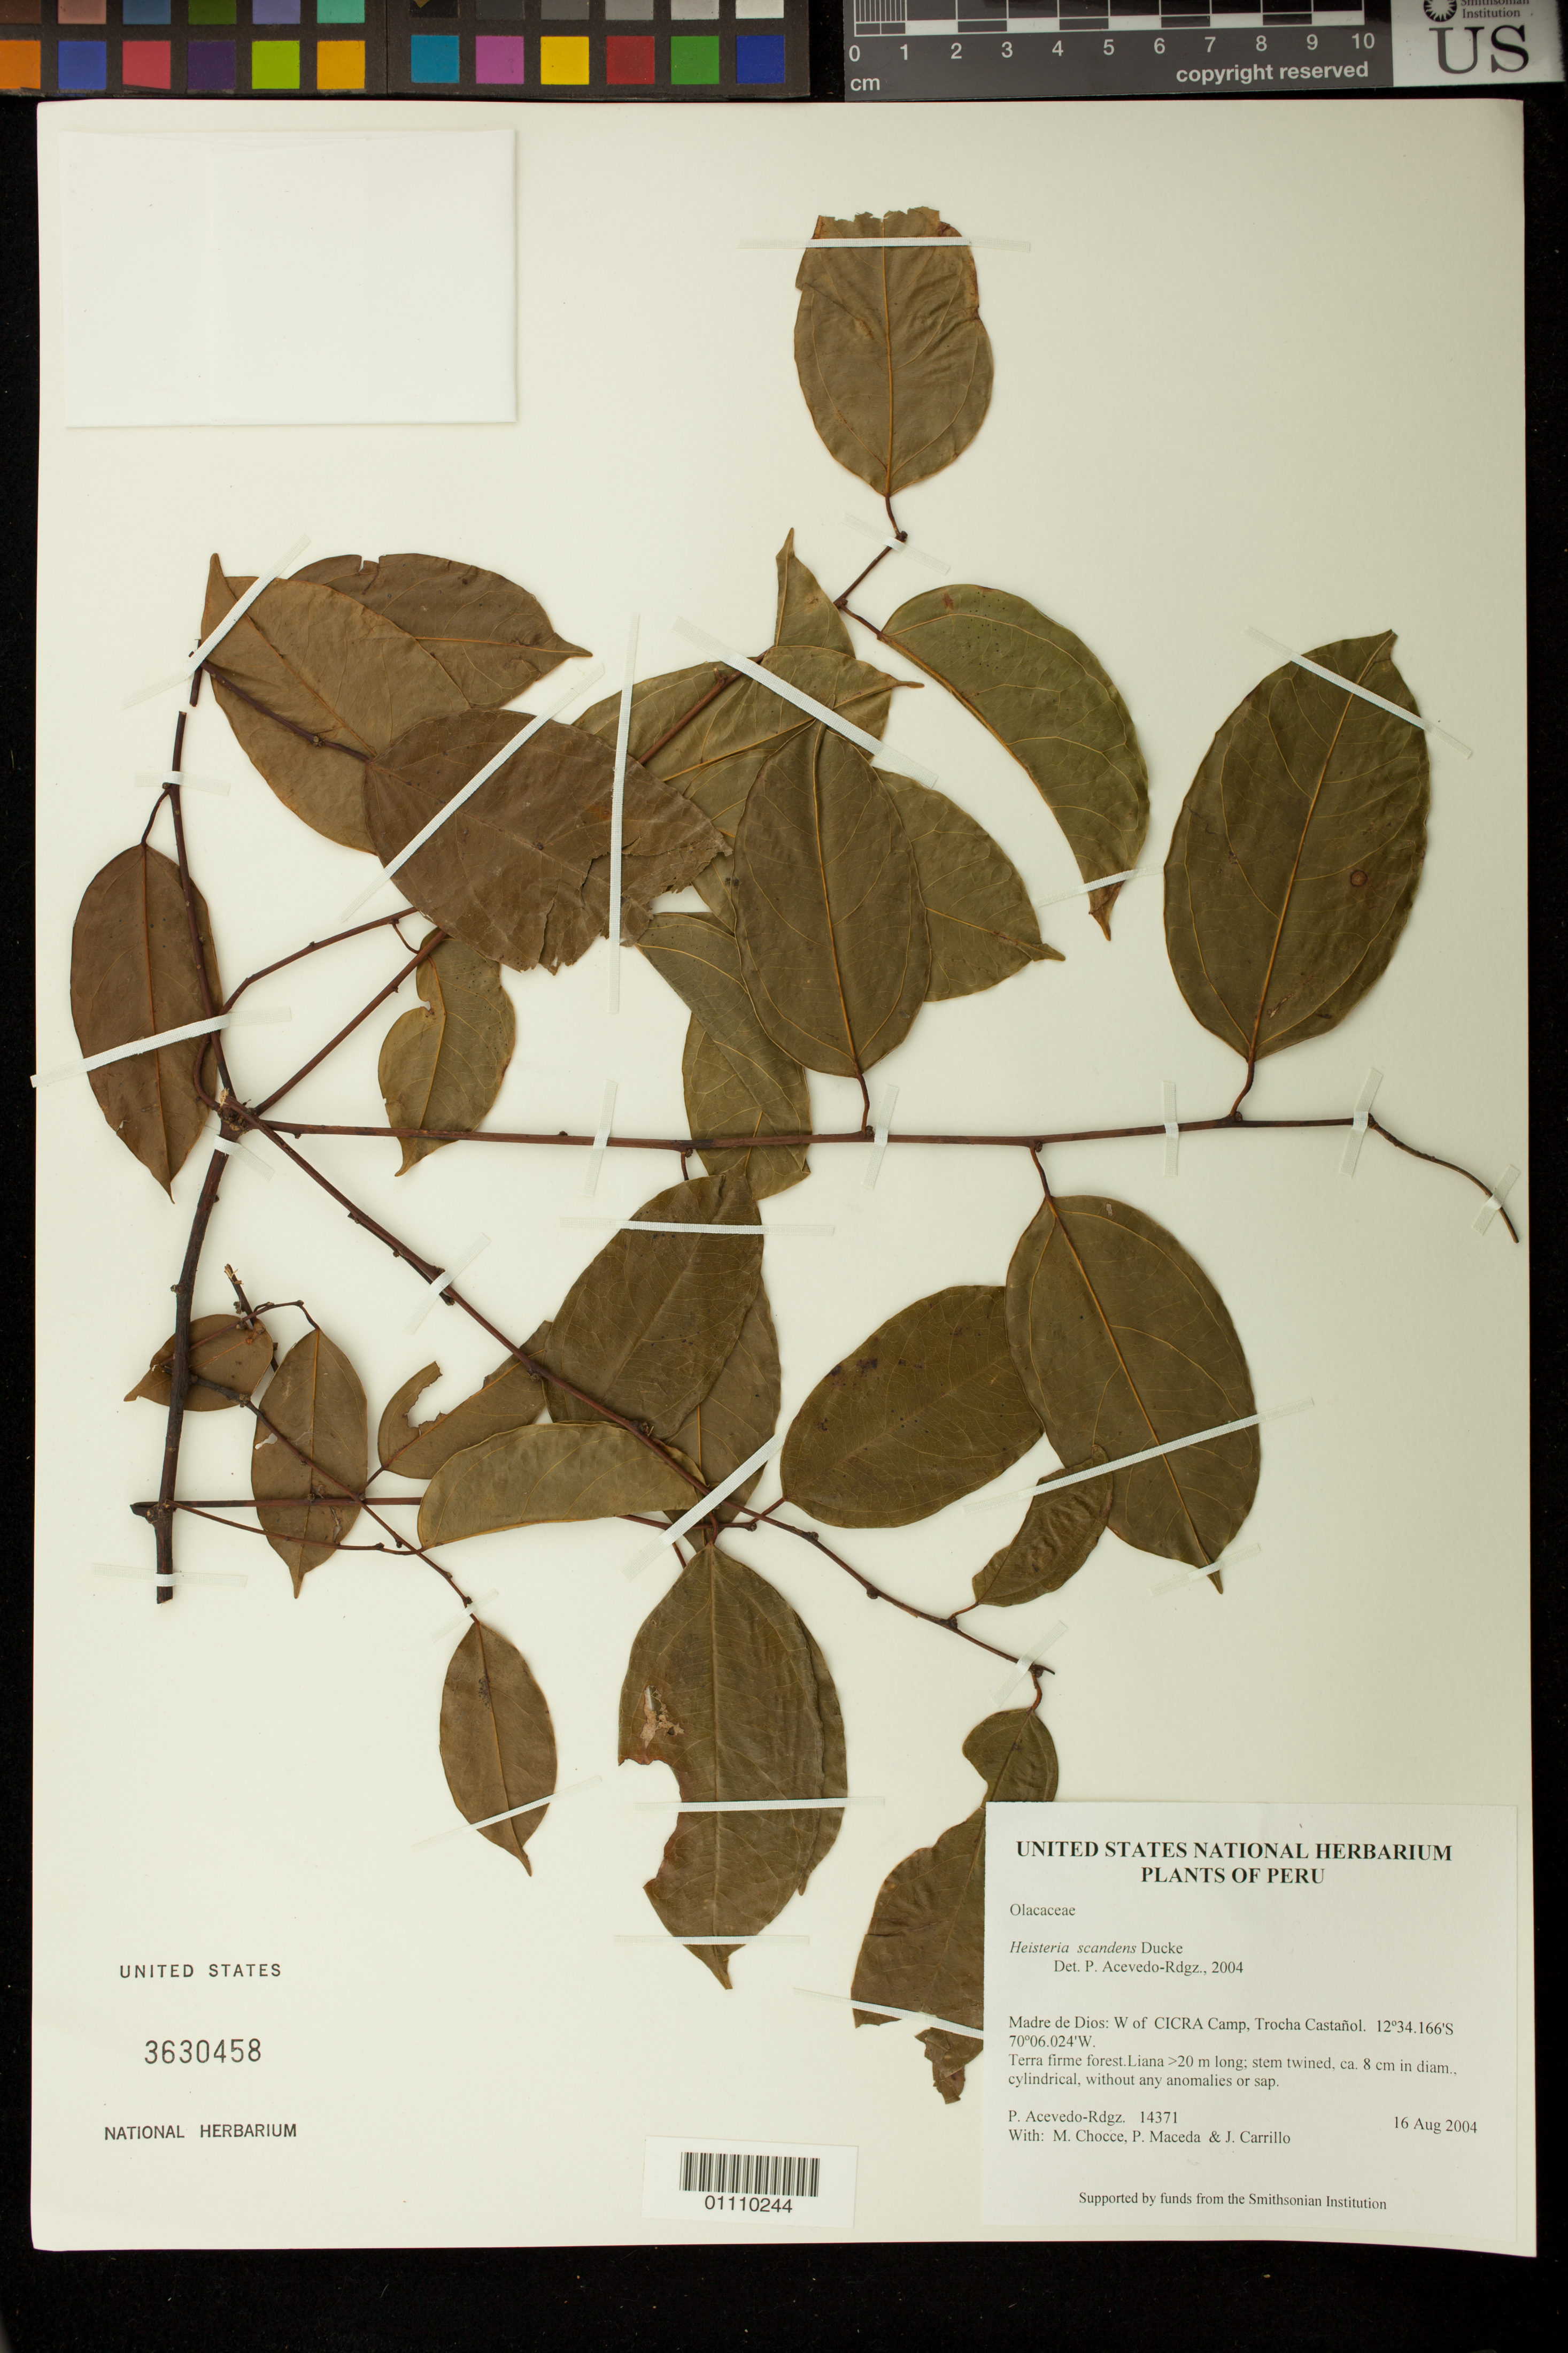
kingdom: Plantae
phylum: Tracheophyta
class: Magnoliopsida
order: Santalales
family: Erythropalaceae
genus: Heisteria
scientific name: Heisteria scandens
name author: Ducke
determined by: Acevedo-Rodríguez, P., (BOT), Smithsonian Institution - National Museum of Natural History (UNITED STATES)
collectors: P. Acevedo-Rodr., M. Chocce, P. Maceda & J. Carrillo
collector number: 14371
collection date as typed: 16 Aug 2004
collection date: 2004-08-16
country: Peru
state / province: Madre de Dios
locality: Madre de Dios: W of CICRA Camp, Trocha Castañol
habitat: Terra firme forest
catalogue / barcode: US 3630458